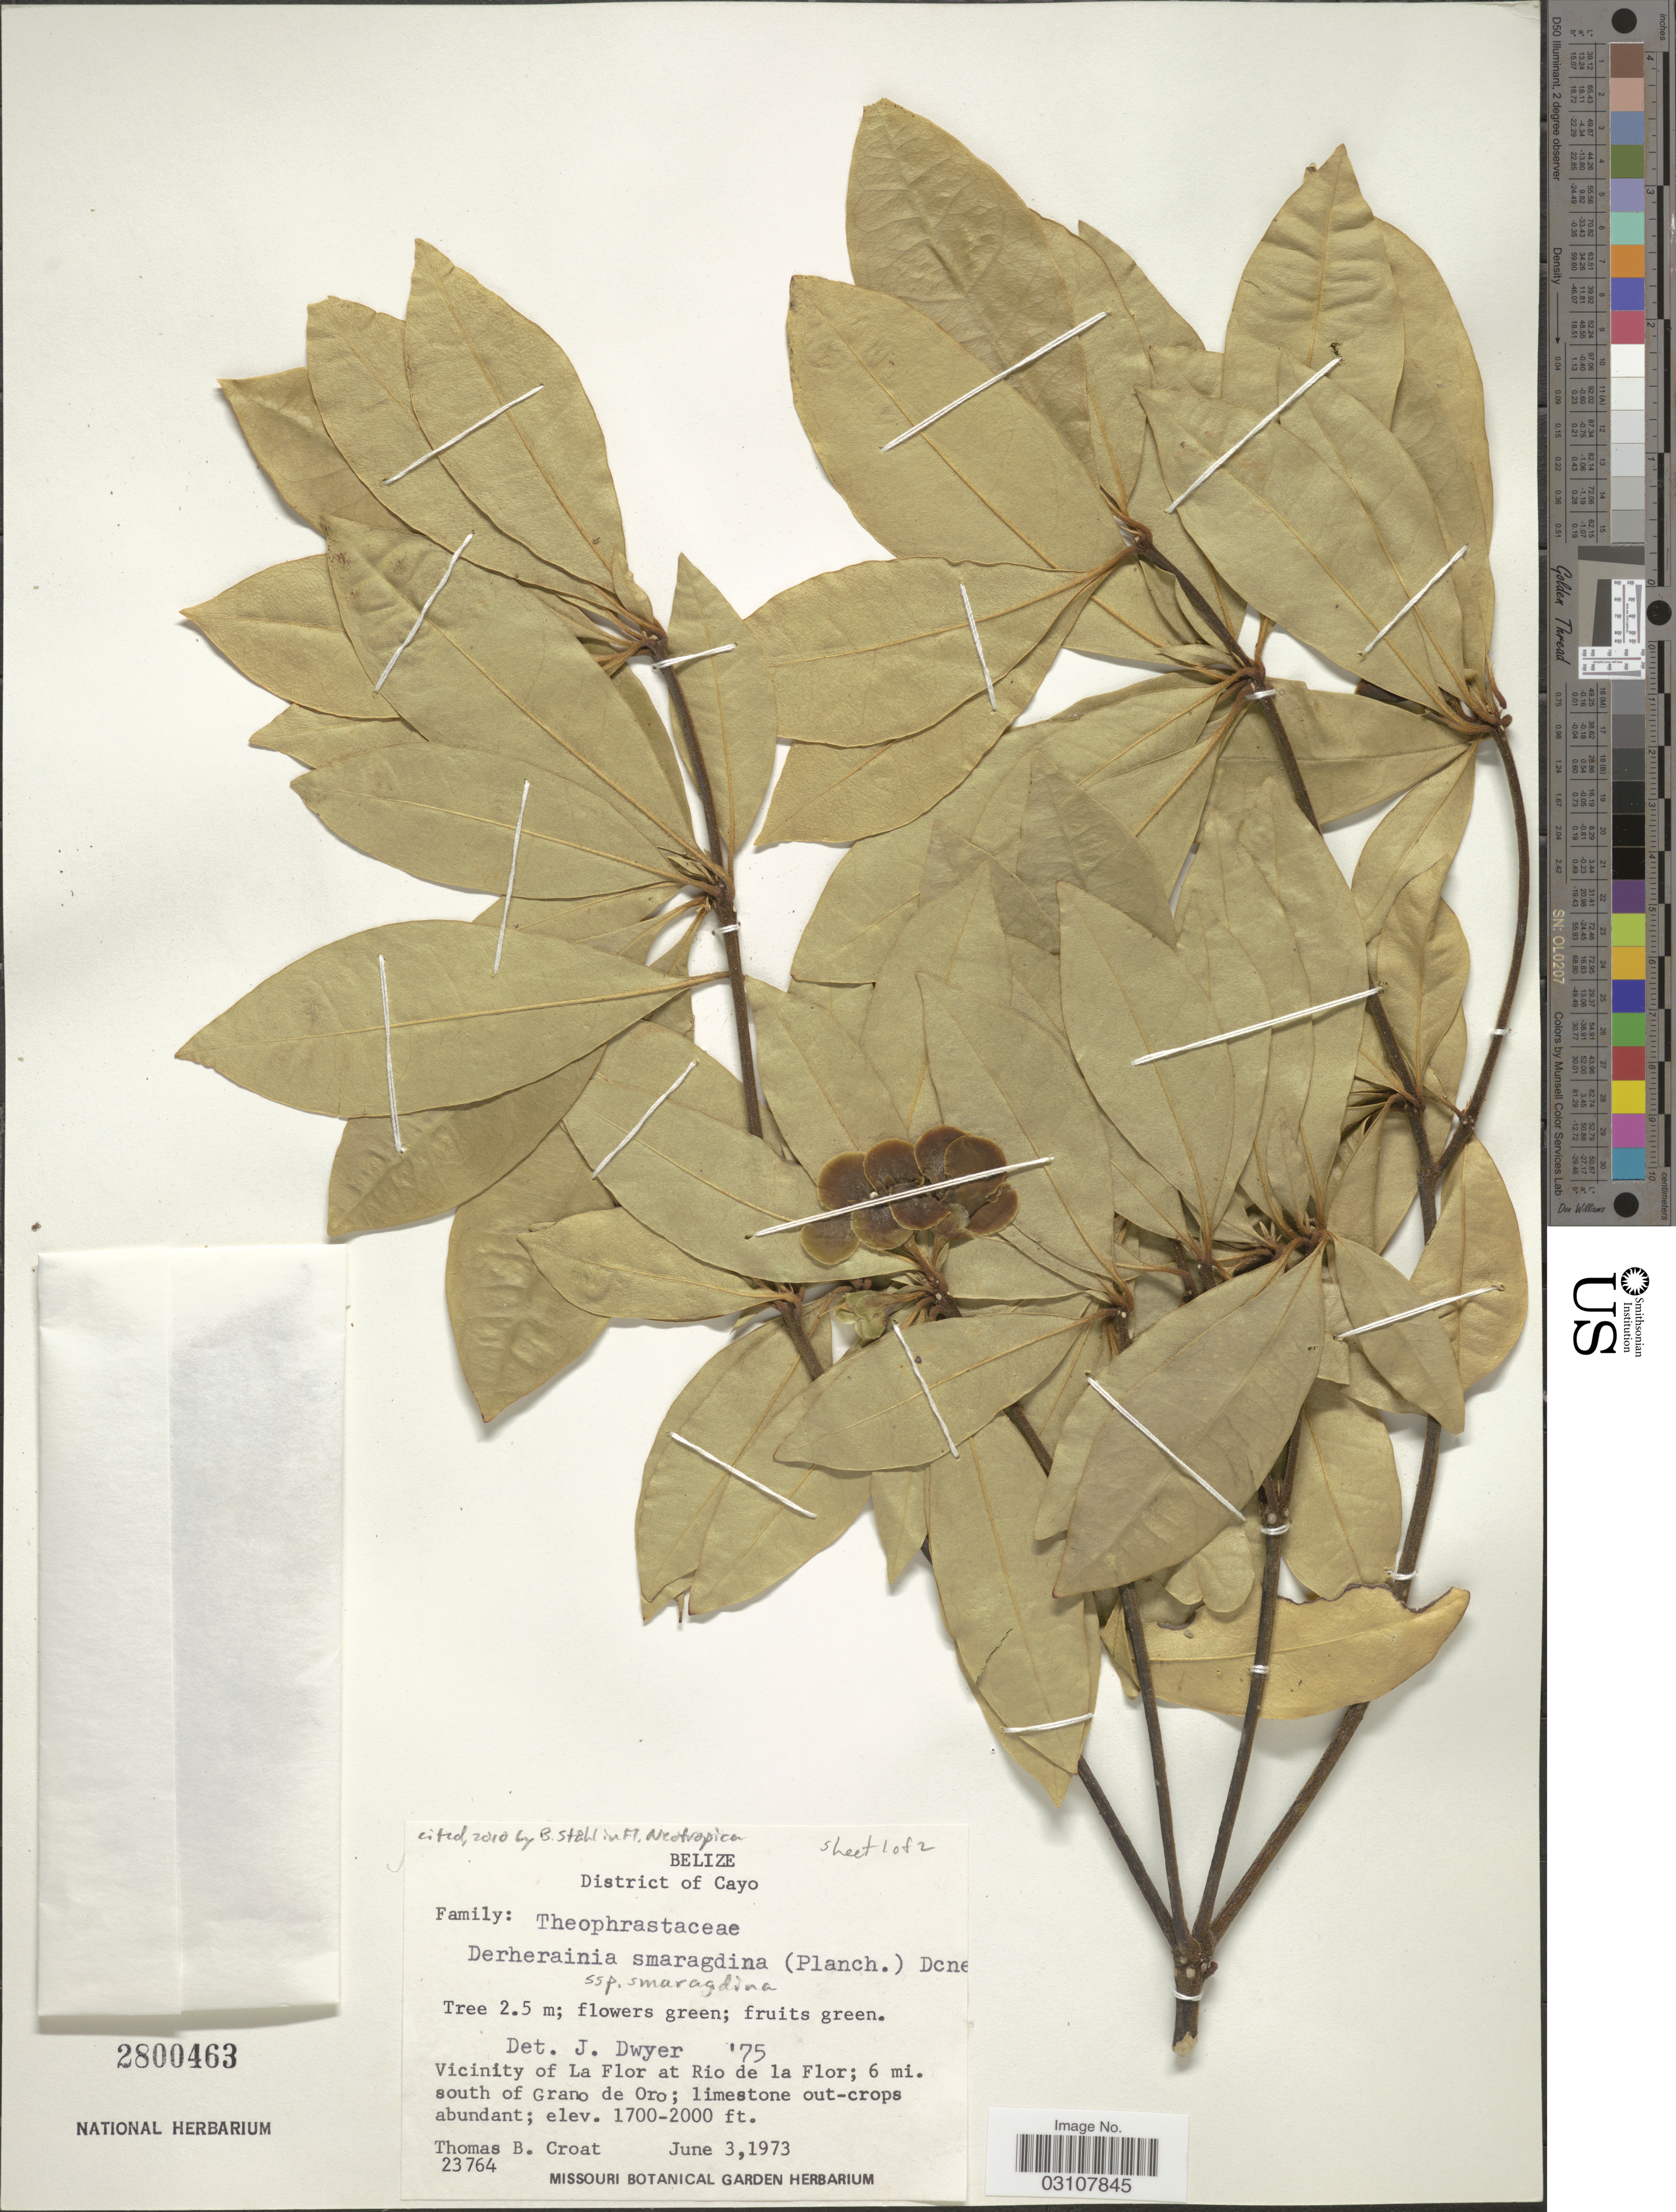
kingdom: Plantae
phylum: Tracheophyta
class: Magnoliopsida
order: Ericales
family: Primulaceae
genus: Deherainia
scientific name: Deherainia smaragdina subsp. smaragdina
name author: (Planch. ex Linden) Decne.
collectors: T. B. Croat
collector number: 23764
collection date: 1973-06-03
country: Belize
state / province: Cayo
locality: Vicinity of La Flor at Rio de la Flor; 6 mi. south of Grano de Oro.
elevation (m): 518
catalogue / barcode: US 2800463